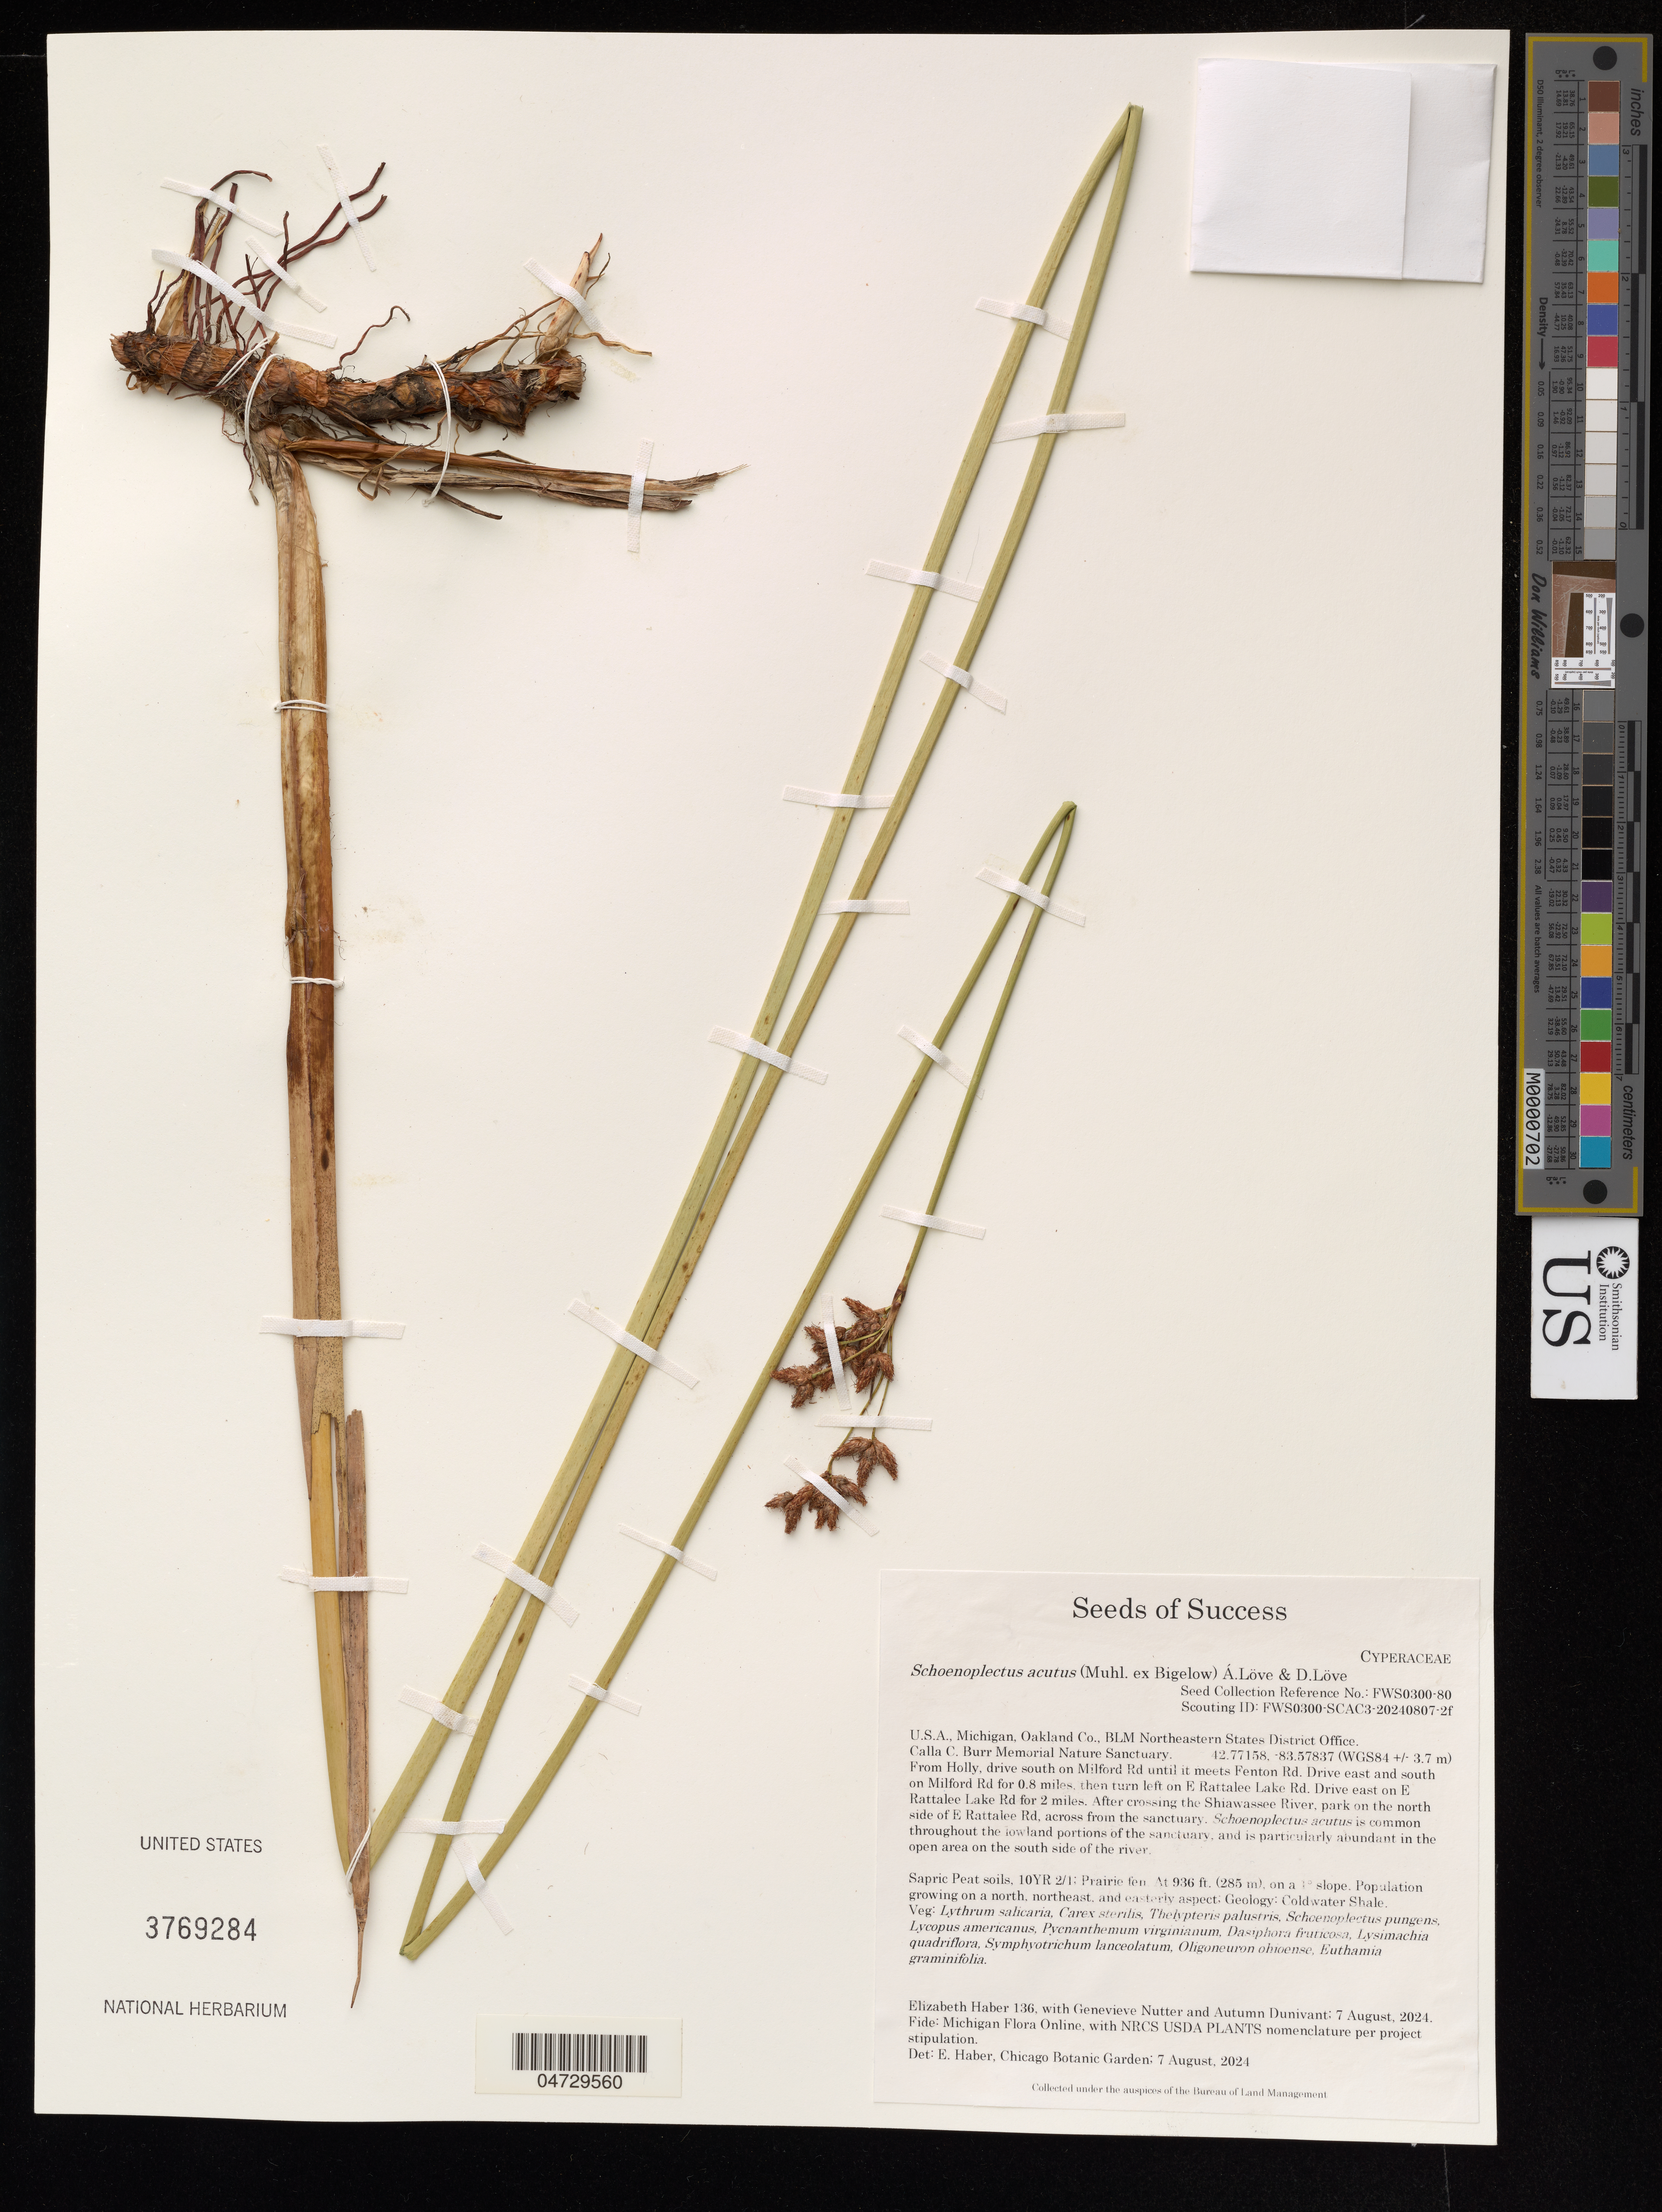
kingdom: Plantae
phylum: Tracheophyta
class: Liliopsida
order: Poales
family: Cyperaceae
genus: Schoenoplectus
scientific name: Schoenoplectus acutus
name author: (Muhl. ex Bigelow) Á. Löve & D. Löve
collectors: E. Haber, G. Nutter & A. Dunivant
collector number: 136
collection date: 2024-08-07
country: United States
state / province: Michigan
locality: Oakland Co., BLM Northeastern States District Office. Calla C. Burr Memorial Nature Sanctuary. (WGS84 +/– 3.7 m). From Holly, drive south on Milford Rd until it meets Fenton Rd. Drive east and south on Milford Rd for 0.8 miles, then turn left on E Rattalee Lake Rd. Drive east on E Rattalee Lake Rd for 2 miles. After crossing the Shiawassee River, park on the north side of E Rattalee Rd, across from the sanctuary.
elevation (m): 285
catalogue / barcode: US 3769284